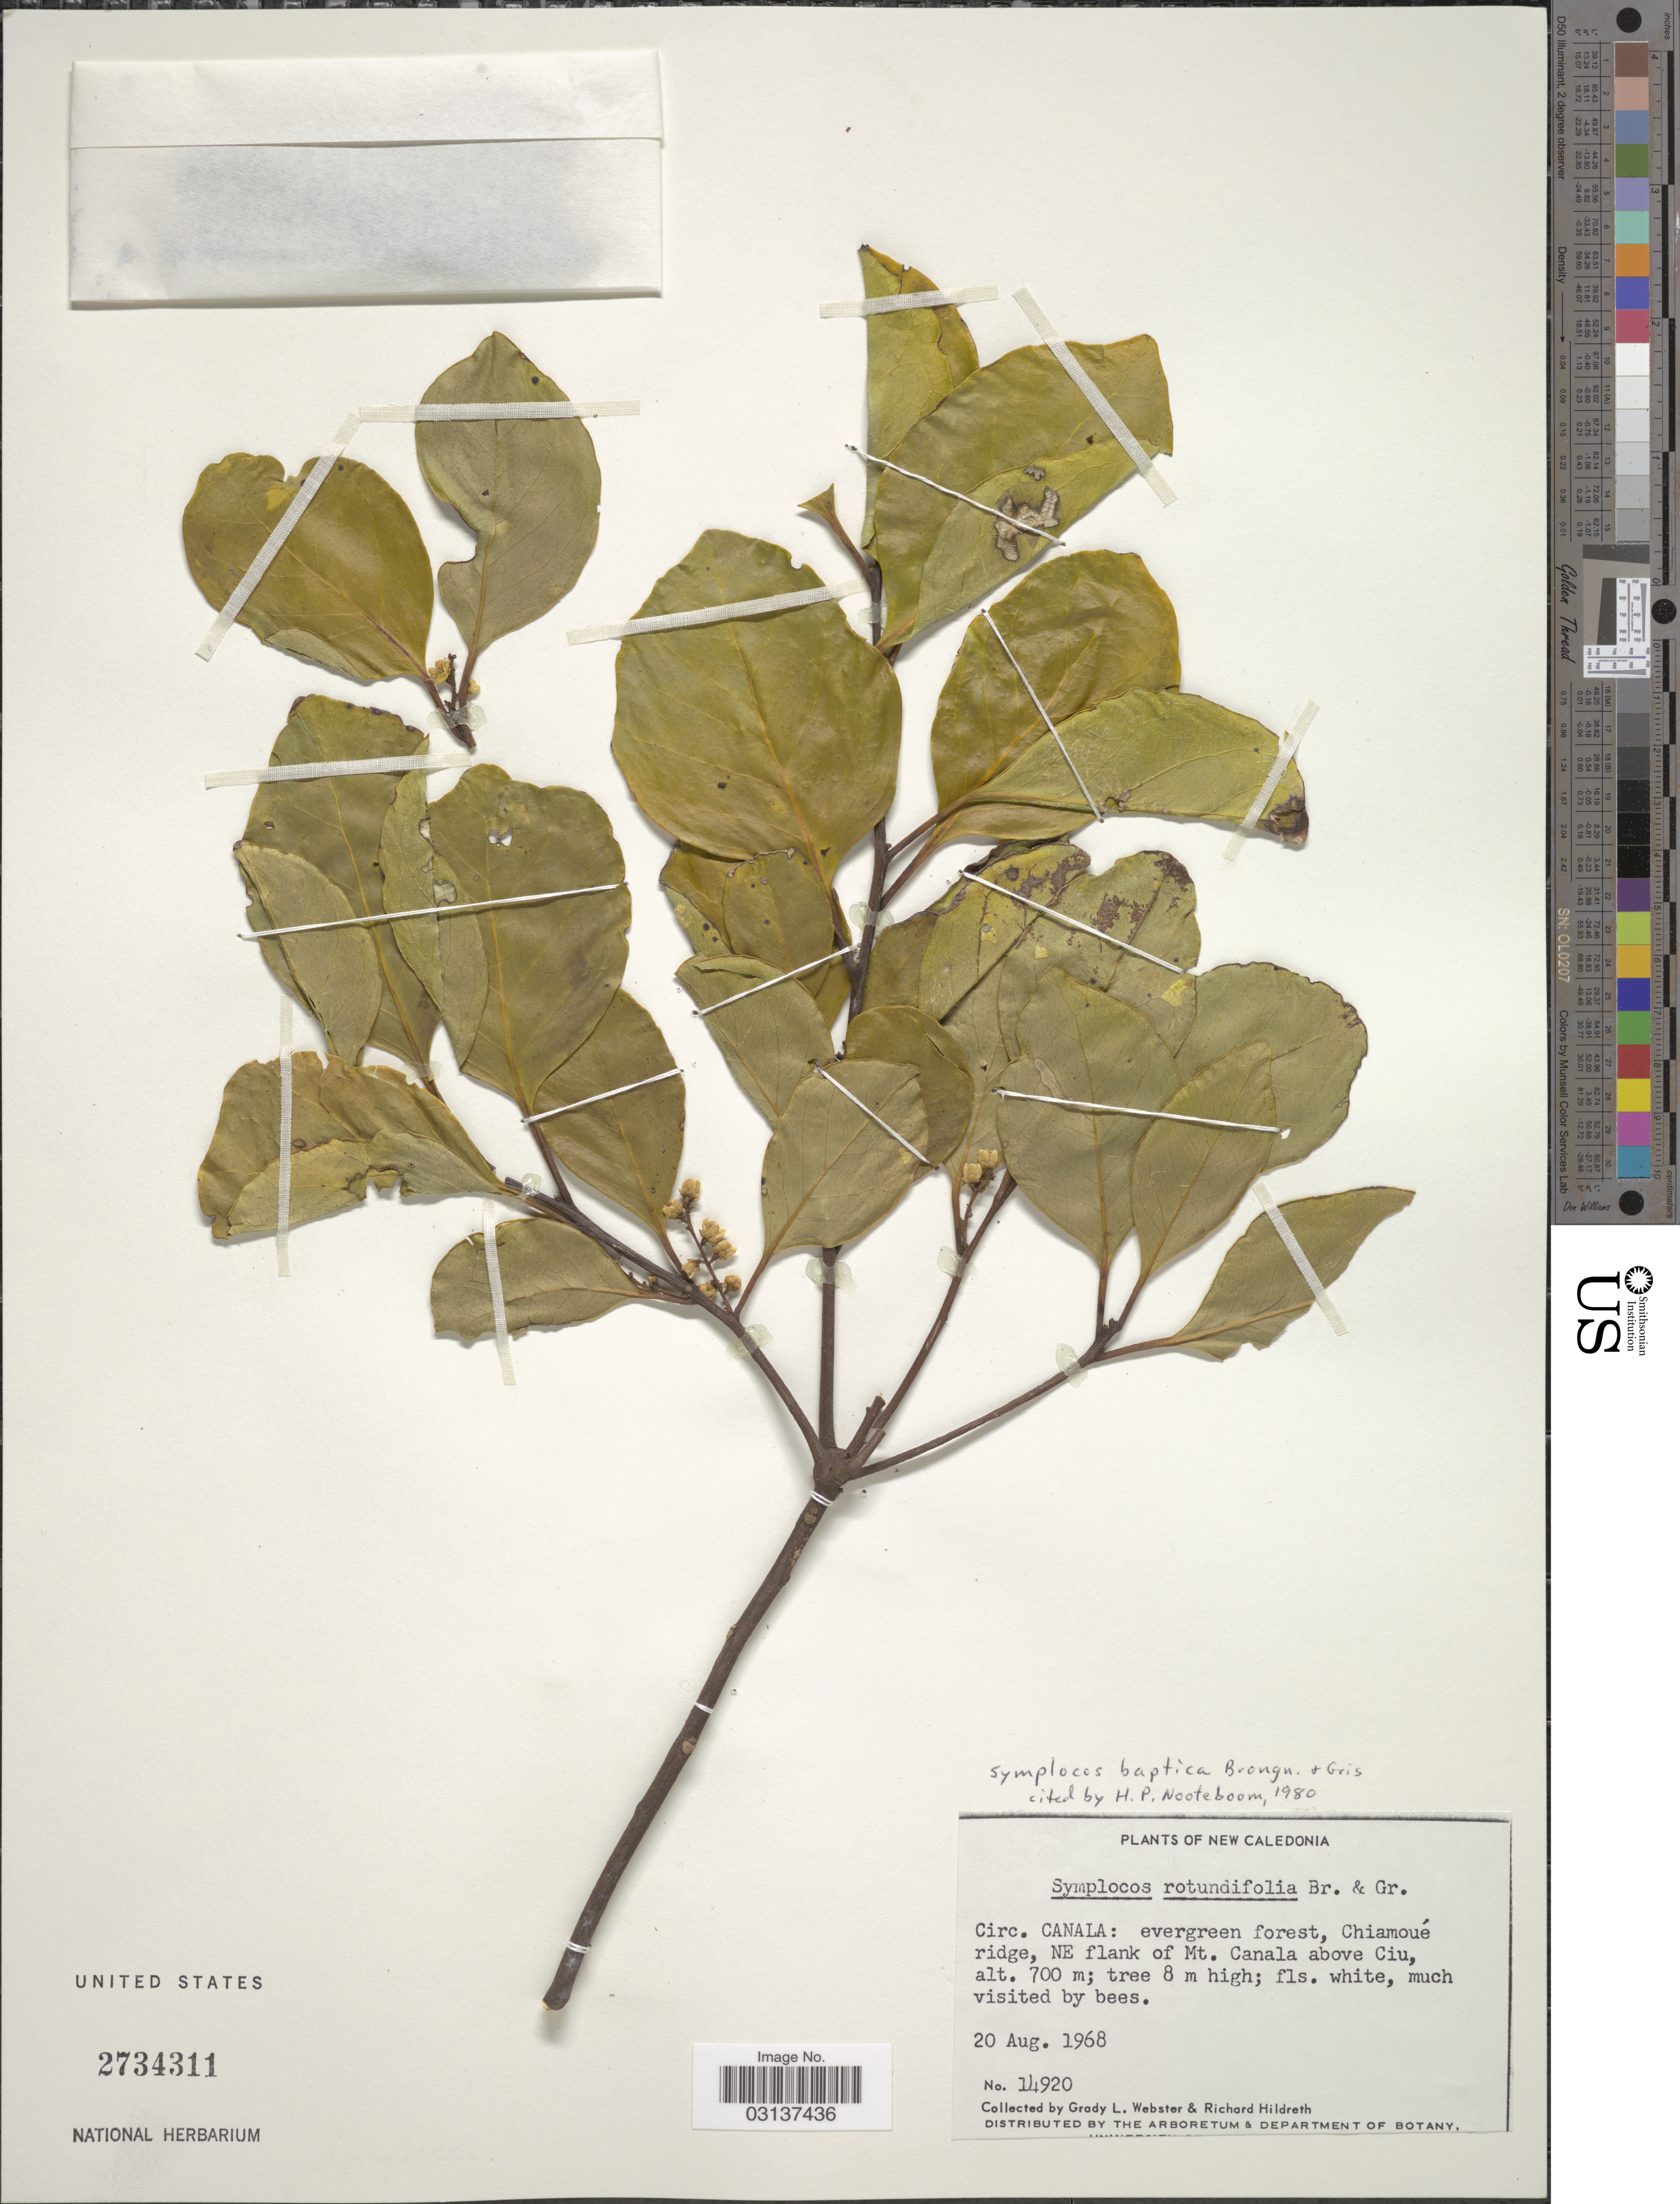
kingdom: Plantae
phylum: Tracheophyta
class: Magnoliopsida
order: Ericales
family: Symplocaceae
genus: Symplocos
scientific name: Symplocos baptica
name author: Brongn. & Gris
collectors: G. L. Webster & R. Hildreth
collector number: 14920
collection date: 1968-08-20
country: New Caledonia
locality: Circ. Canala: evergreen forest, Chiamoué ridge, NE flank of Mt. Canala above Ciu.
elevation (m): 700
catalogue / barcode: US 2734311